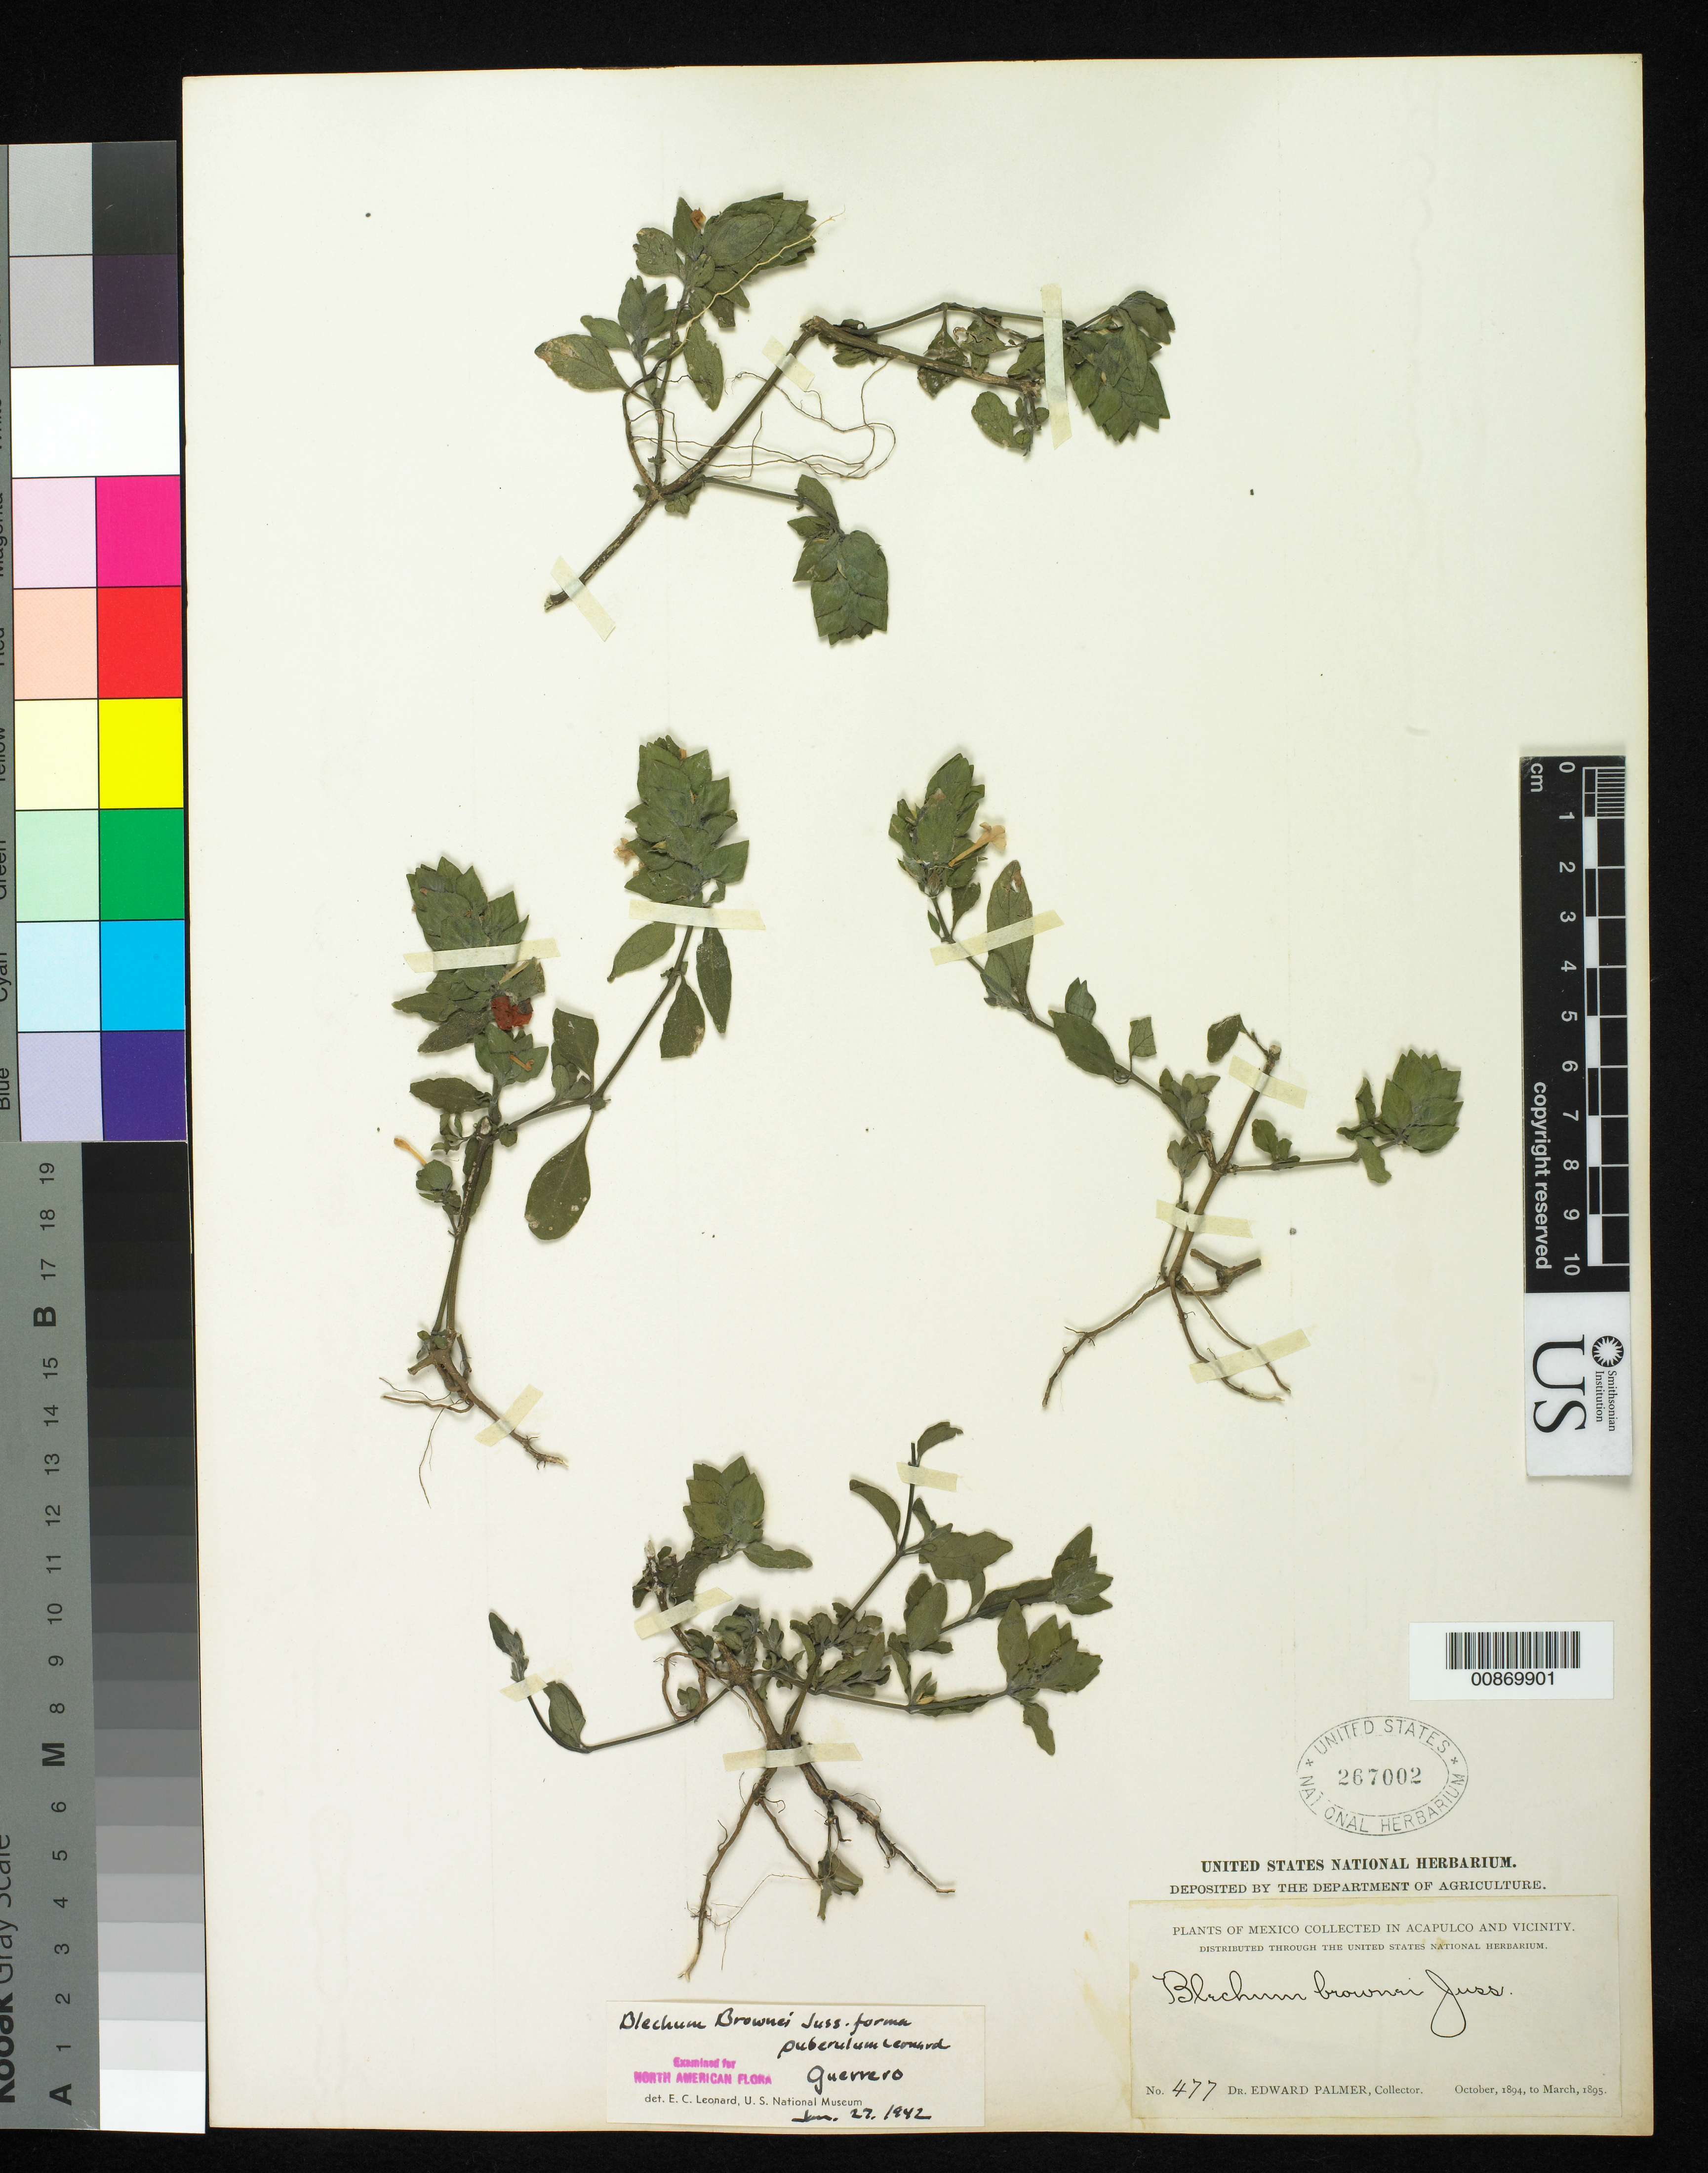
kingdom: Plantae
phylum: Tracheophyta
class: Magnoliopsida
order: Lamiales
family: Acanthaceae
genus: Blechum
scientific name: Blechum brownei f. puberulum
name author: Leonard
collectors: E. Palmer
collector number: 477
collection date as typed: Oct 1894 to -- Mar 1895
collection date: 1894-10/1895-03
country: Mexico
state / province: Guerrero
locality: Acapulco, Guerrero and vicinity.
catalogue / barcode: US 267002